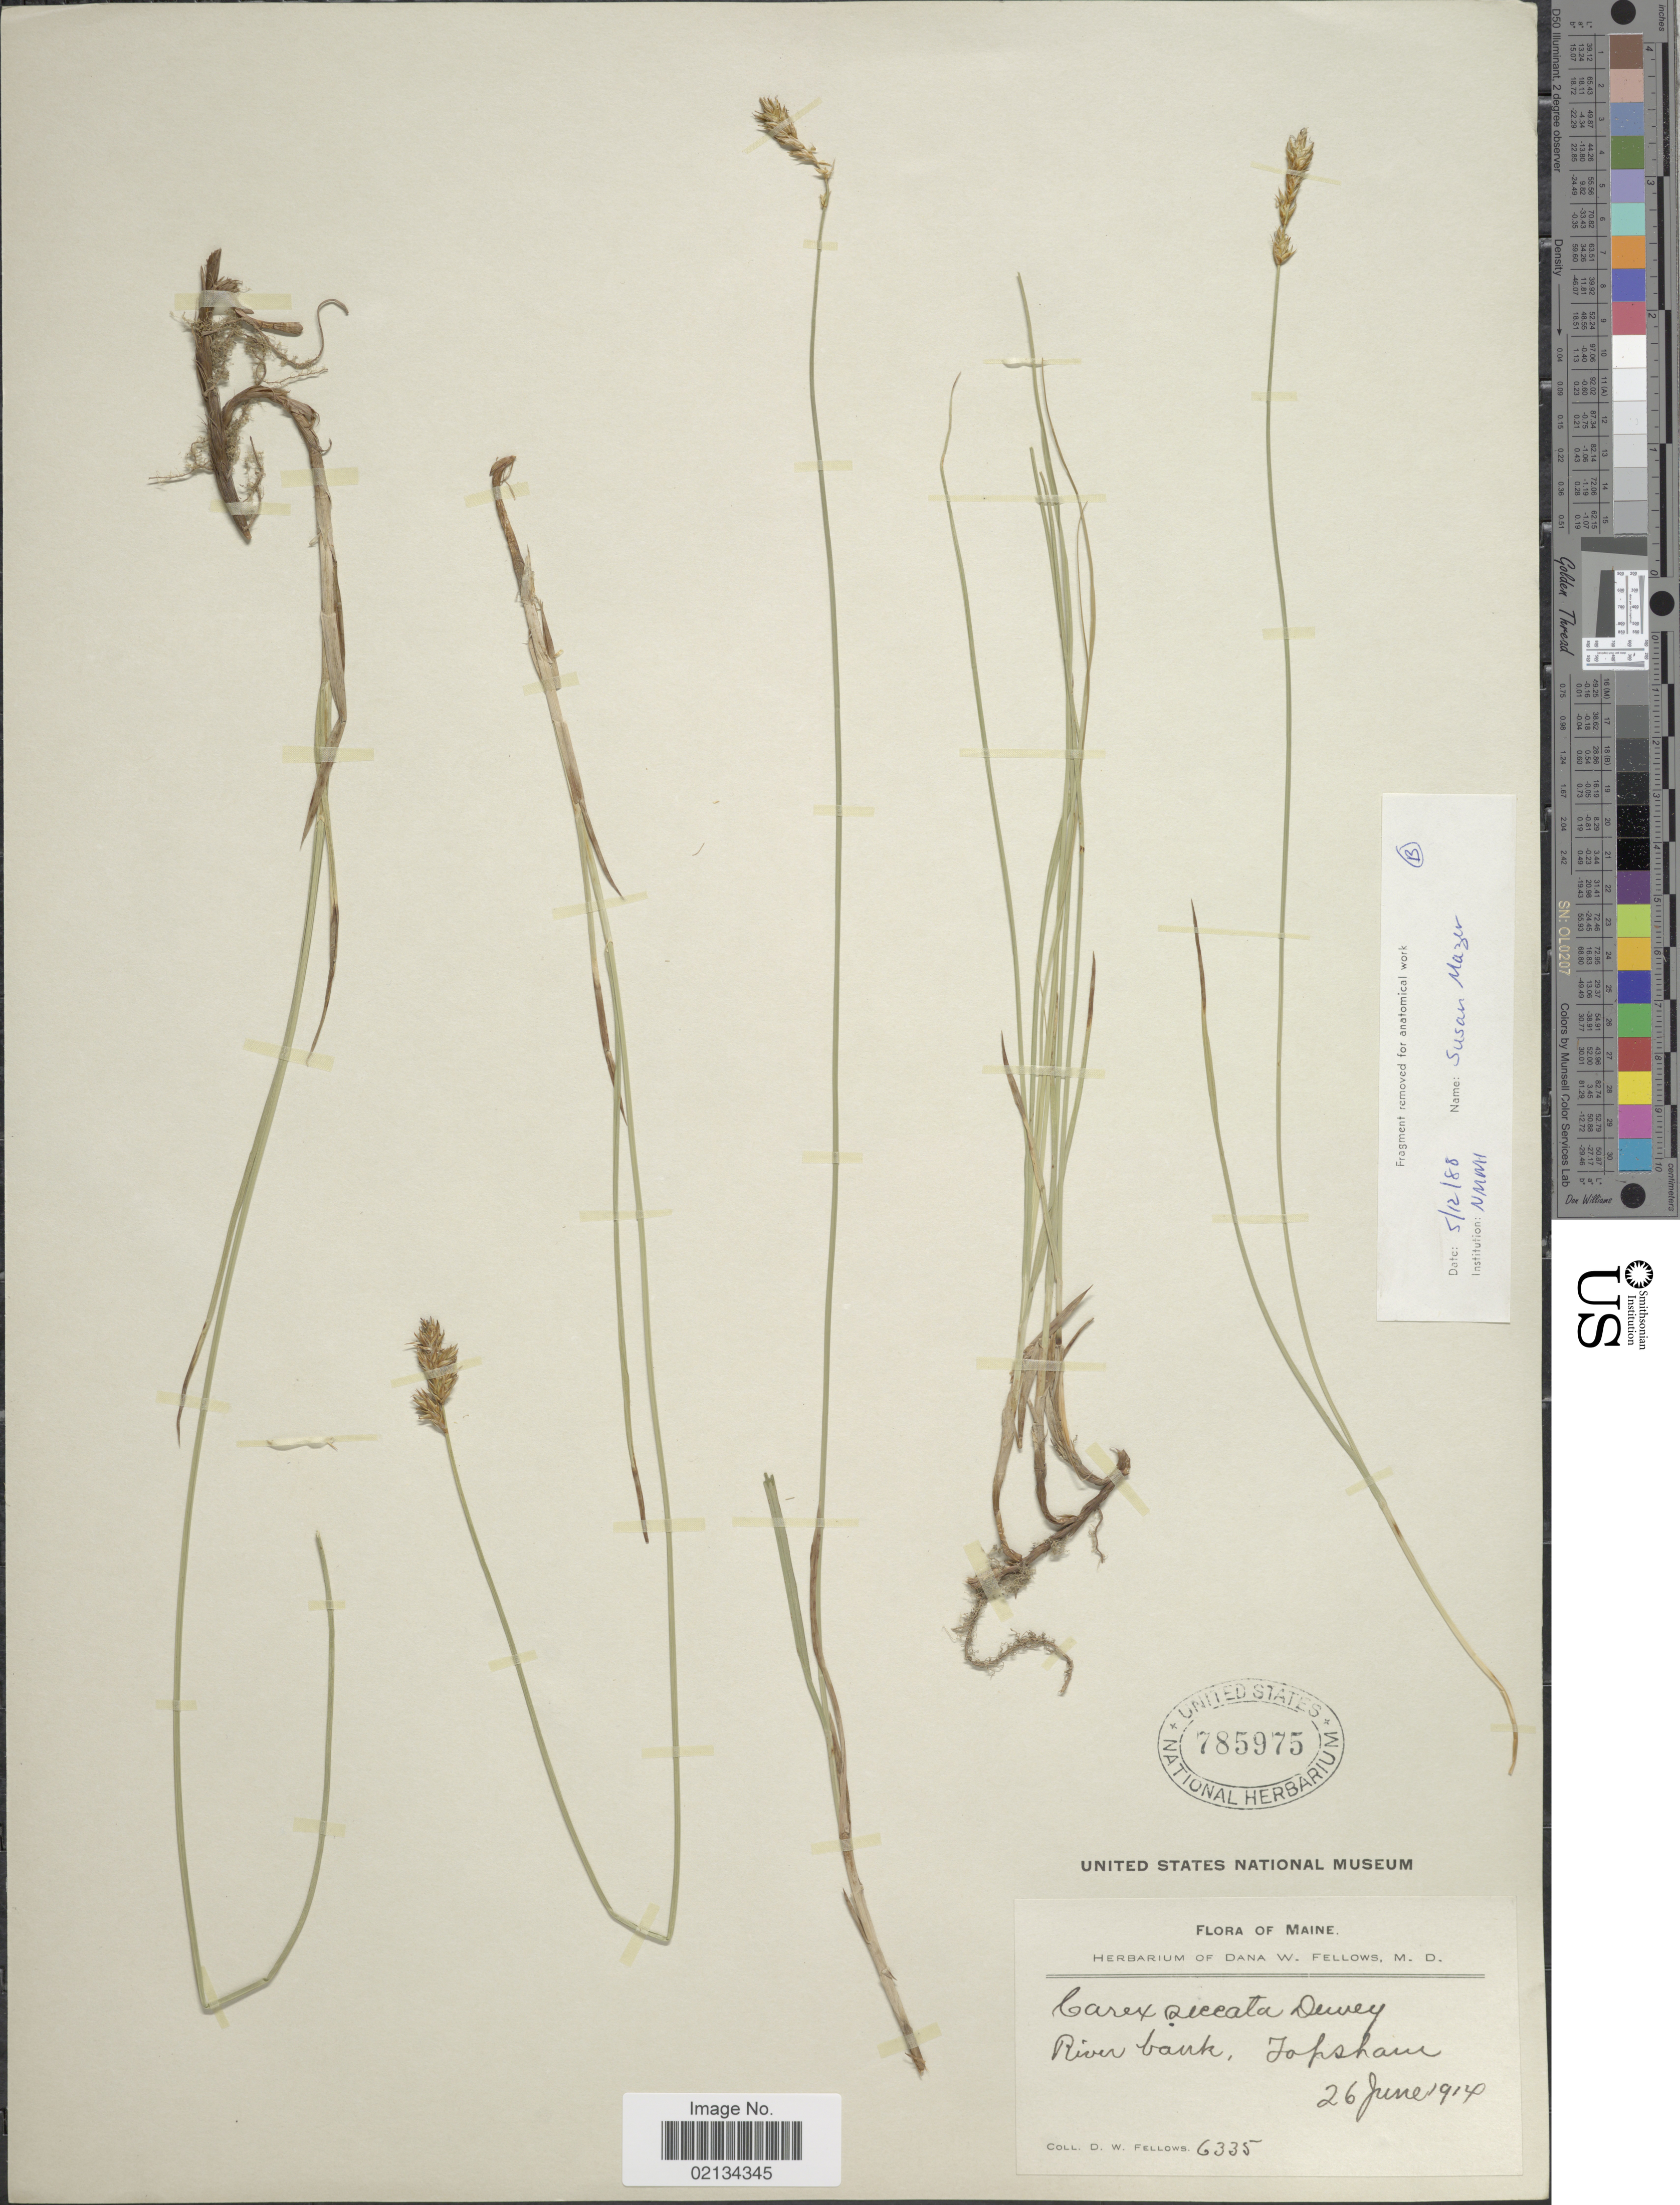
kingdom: Plantae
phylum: Tracheophyta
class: Liliopsida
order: Poales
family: Cyperaceae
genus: Carex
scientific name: Carex siccata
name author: Dewey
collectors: D. W. Fellows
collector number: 6335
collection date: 1914-06-26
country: United States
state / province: Maine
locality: River bank, Topsham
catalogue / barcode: US 785975